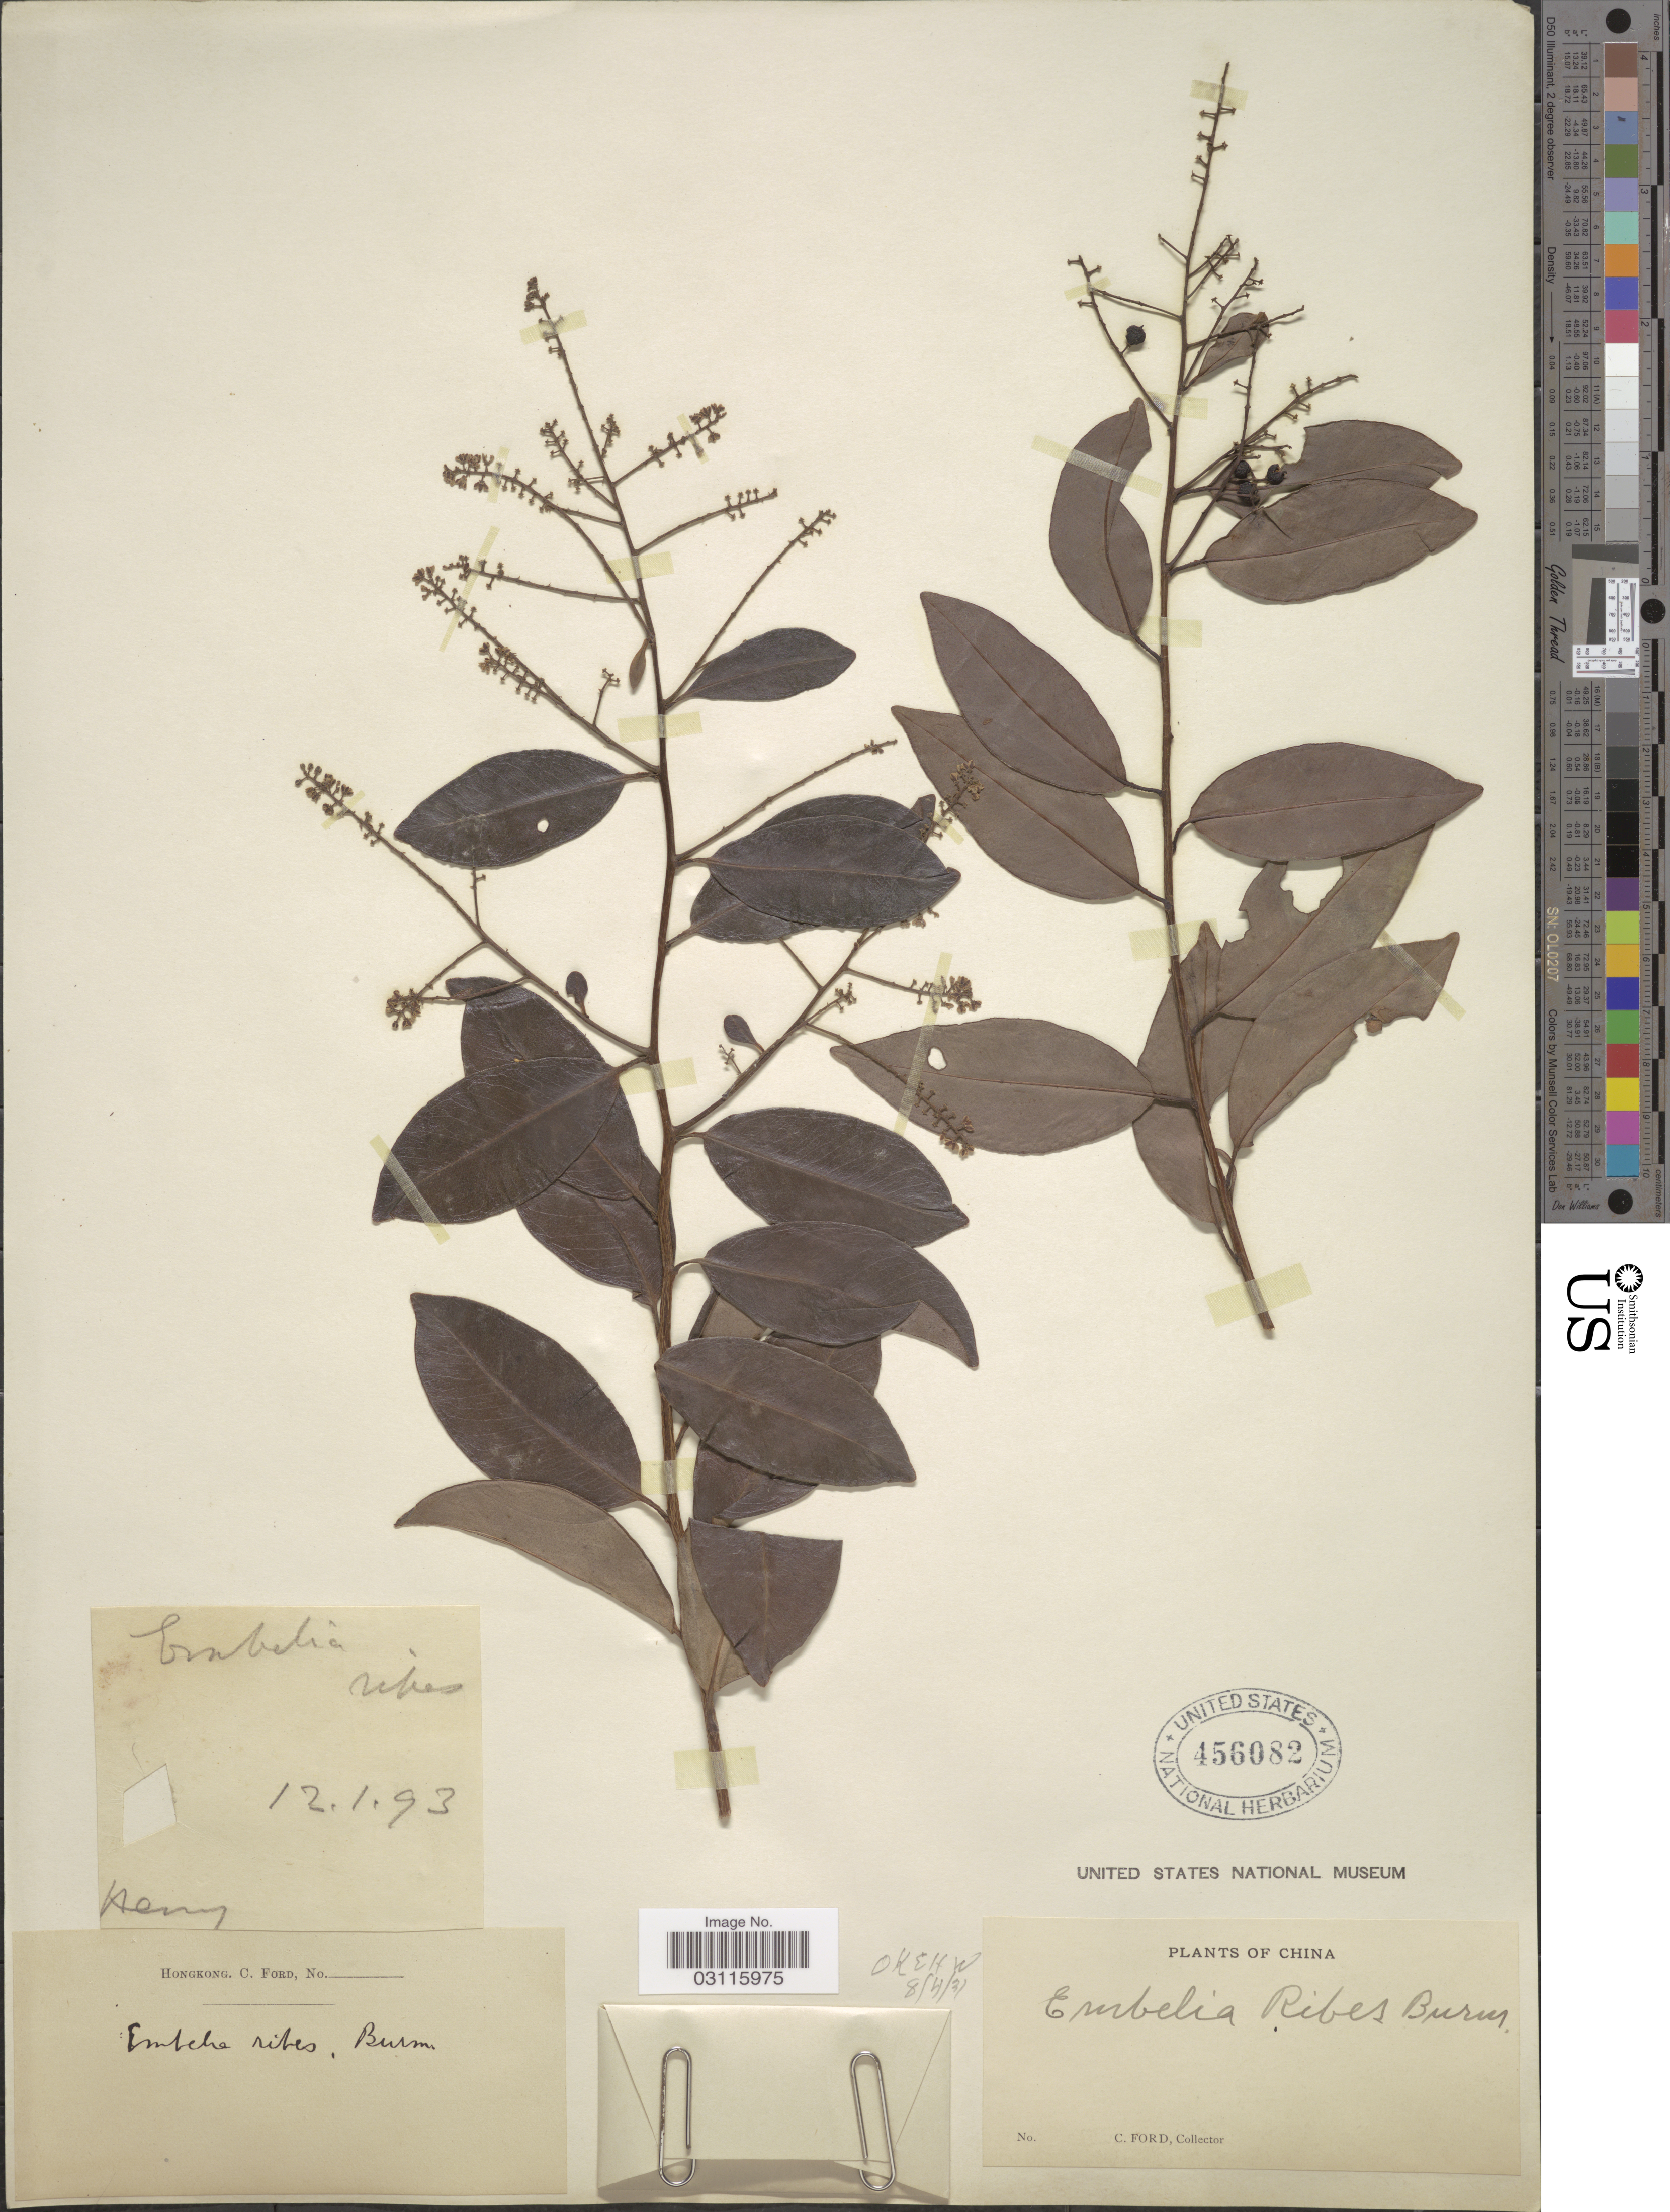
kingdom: Plantae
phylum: Tracheophyta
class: Magnoliopsida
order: Ericales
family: Primulaceae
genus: Embelia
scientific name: Embelia ribes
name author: Burm. f.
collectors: C. Ford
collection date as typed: Transcribed d/m/y: 12/1/93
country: China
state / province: Hong Kong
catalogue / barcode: US 456082